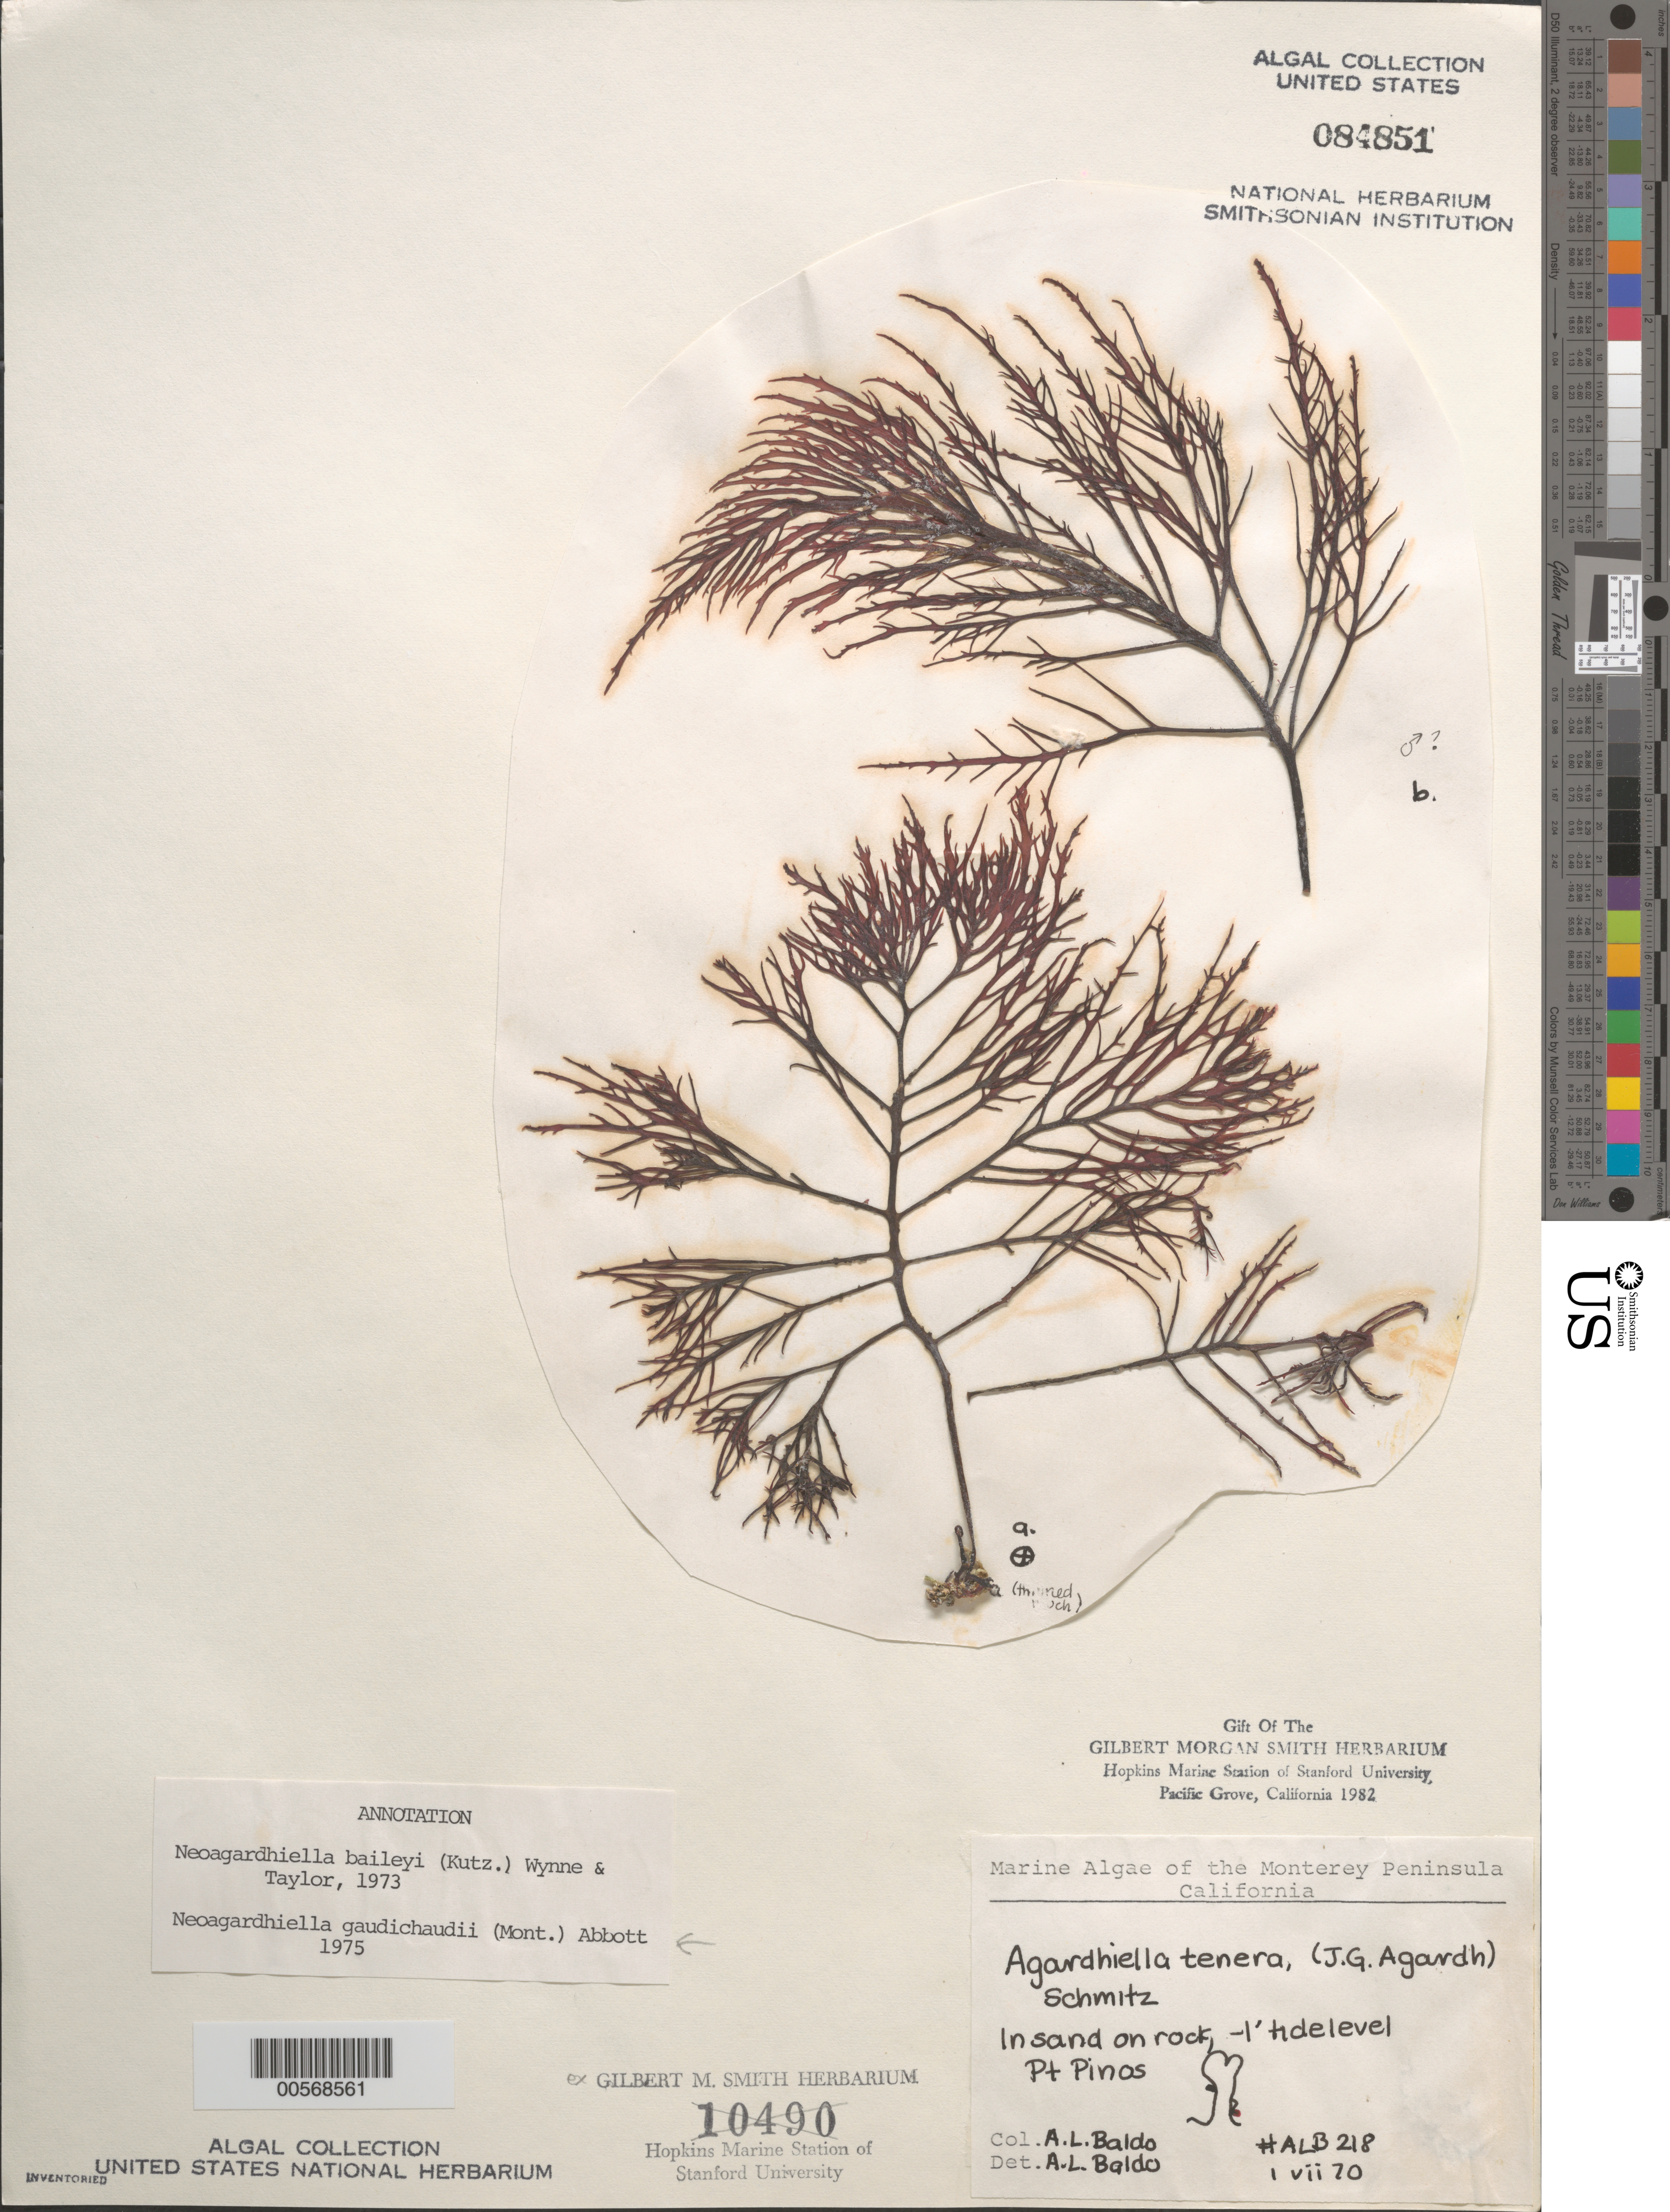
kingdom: Plantae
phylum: Rhodophyta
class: Florideophyceae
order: Gigartinales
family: Solieriaceae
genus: Sarcodiotheca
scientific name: Sarcodiotheca gaudichaudii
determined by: Algae name updating Project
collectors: A. Baldo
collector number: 218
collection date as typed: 01 Jul 1970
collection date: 1970-07-01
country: United States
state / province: California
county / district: Monterey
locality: Point Pinos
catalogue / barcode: US 84851